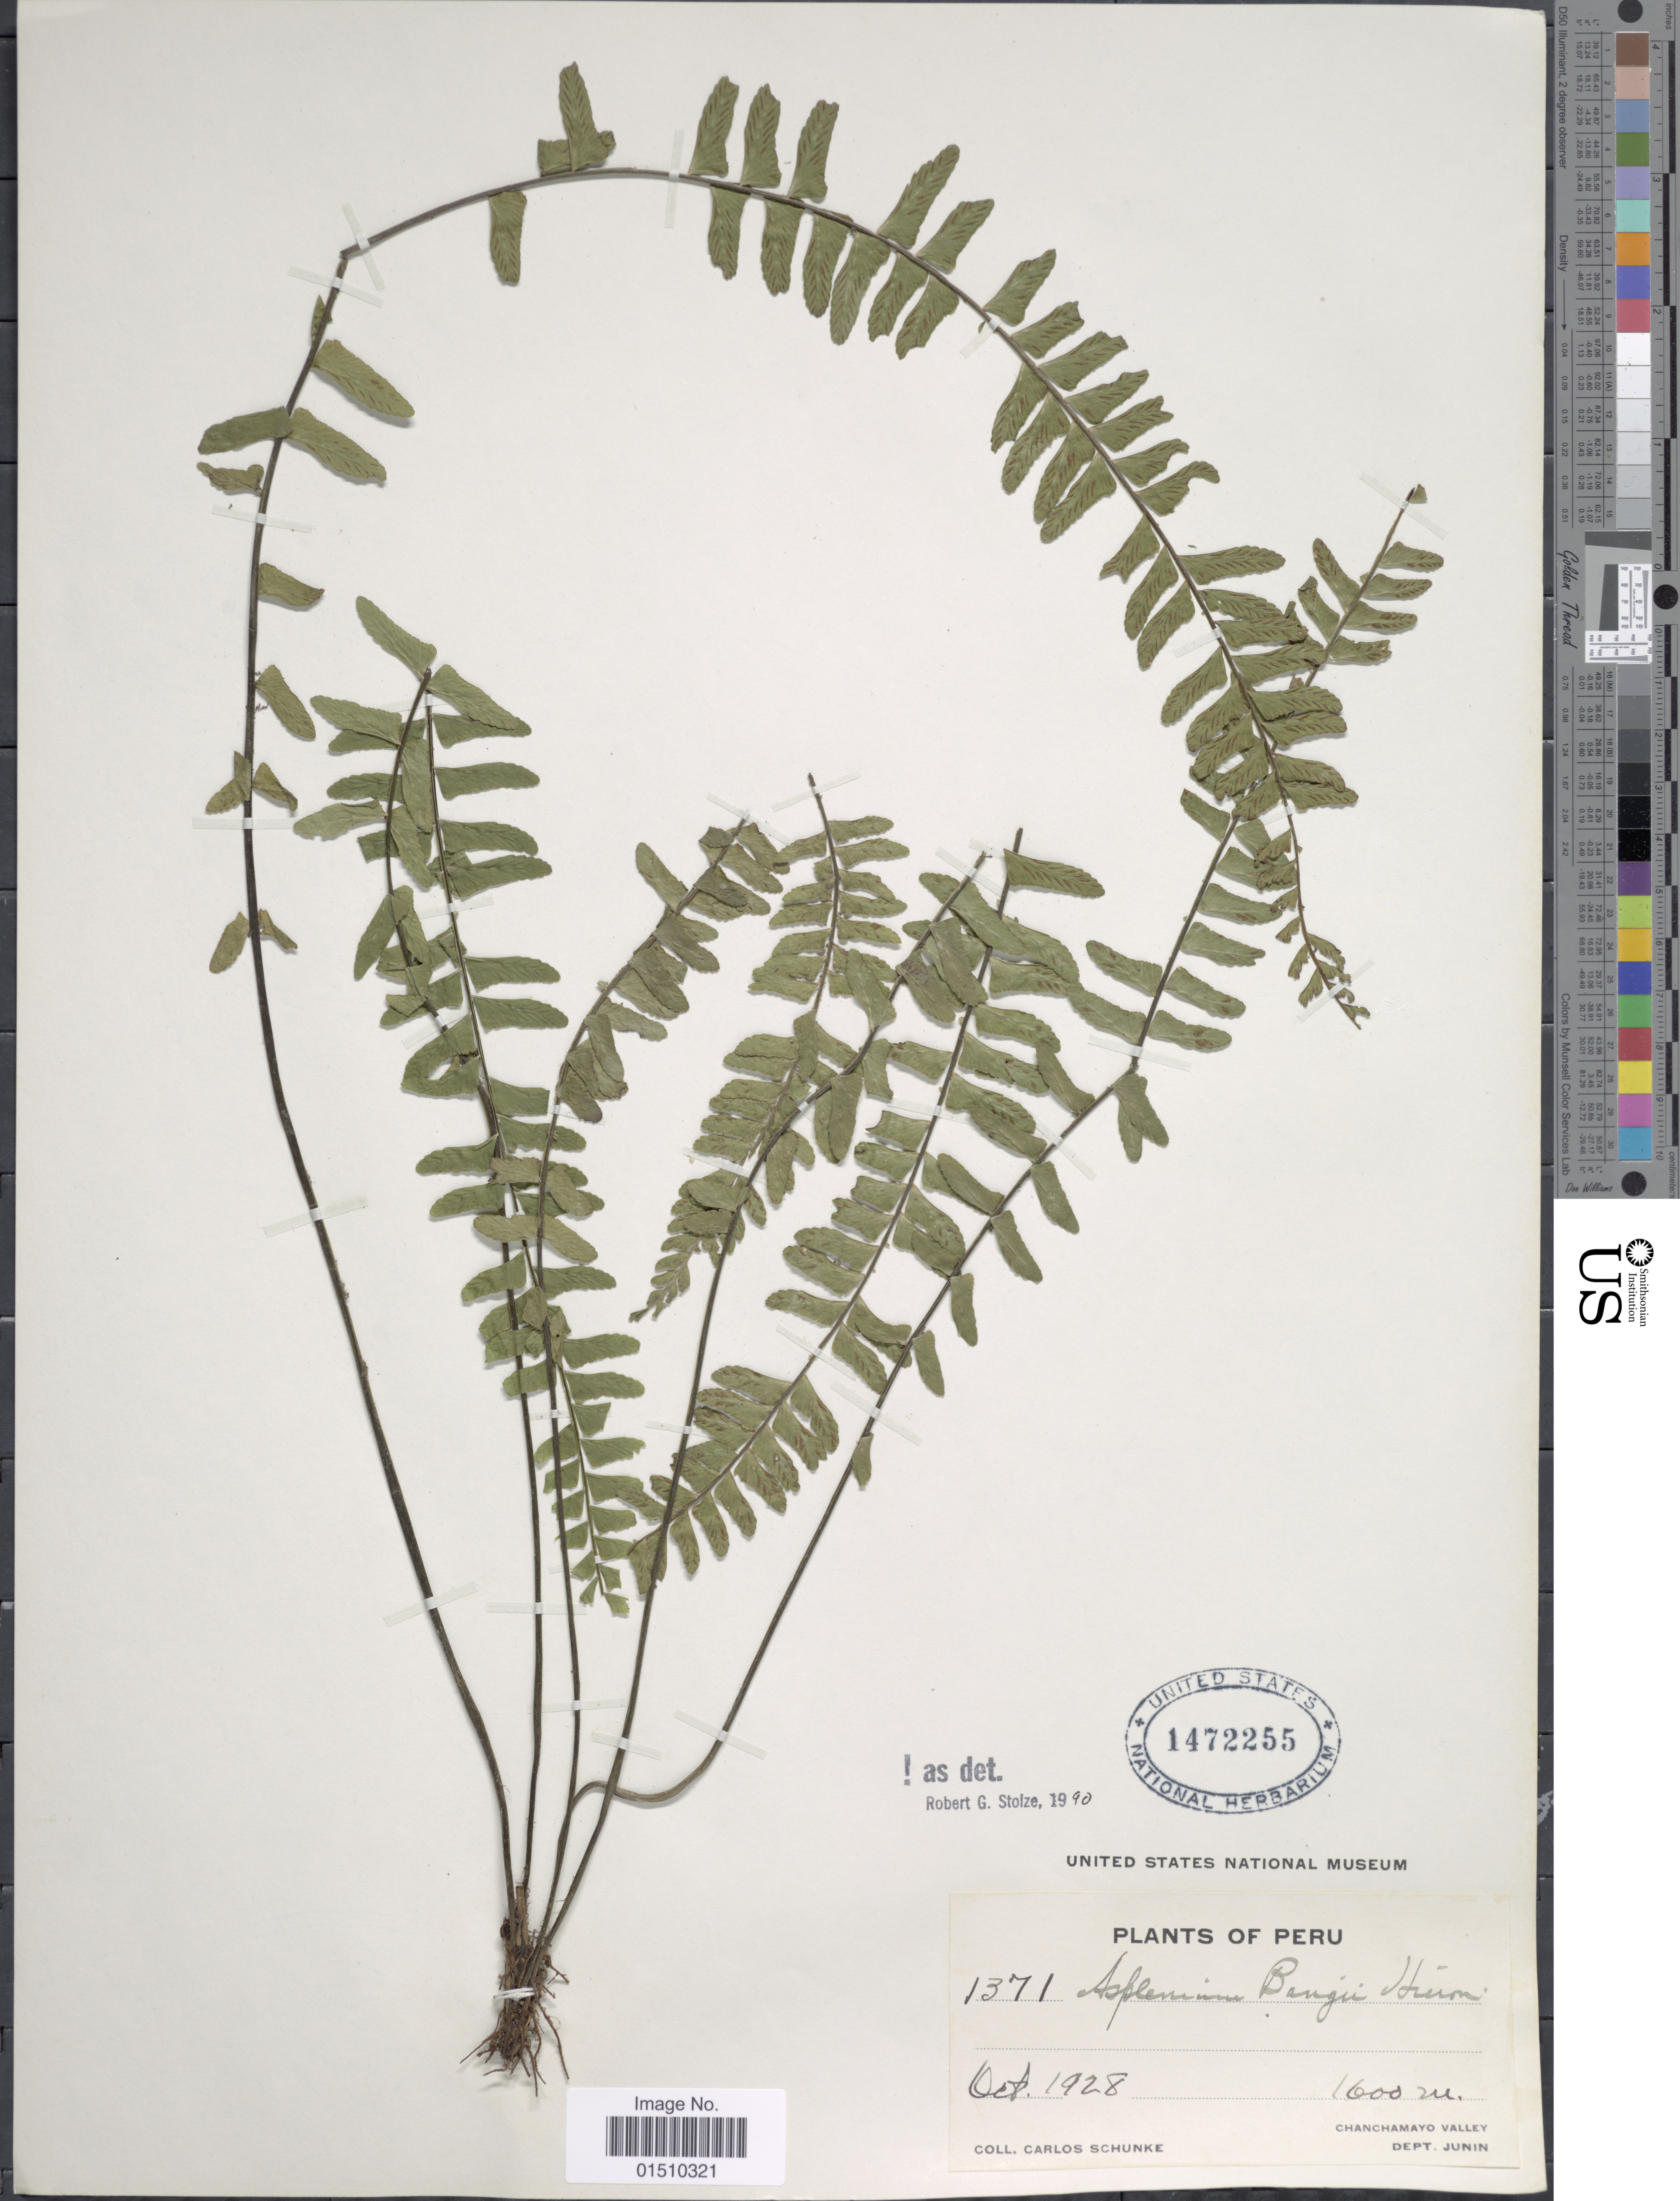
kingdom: Plantae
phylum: Tracheophyta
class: Polypodiopsida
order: Polypodiales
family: Aspleniaceae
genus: Asplenium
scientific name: Asplenium bangii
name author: Hieron.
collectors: C. Schunke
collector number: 1371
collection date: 1928-10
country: Peru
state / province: Junín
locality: Chanchamayo Valley, Dept. Junin, Peru.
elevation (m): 1600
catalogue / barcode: US 1472255